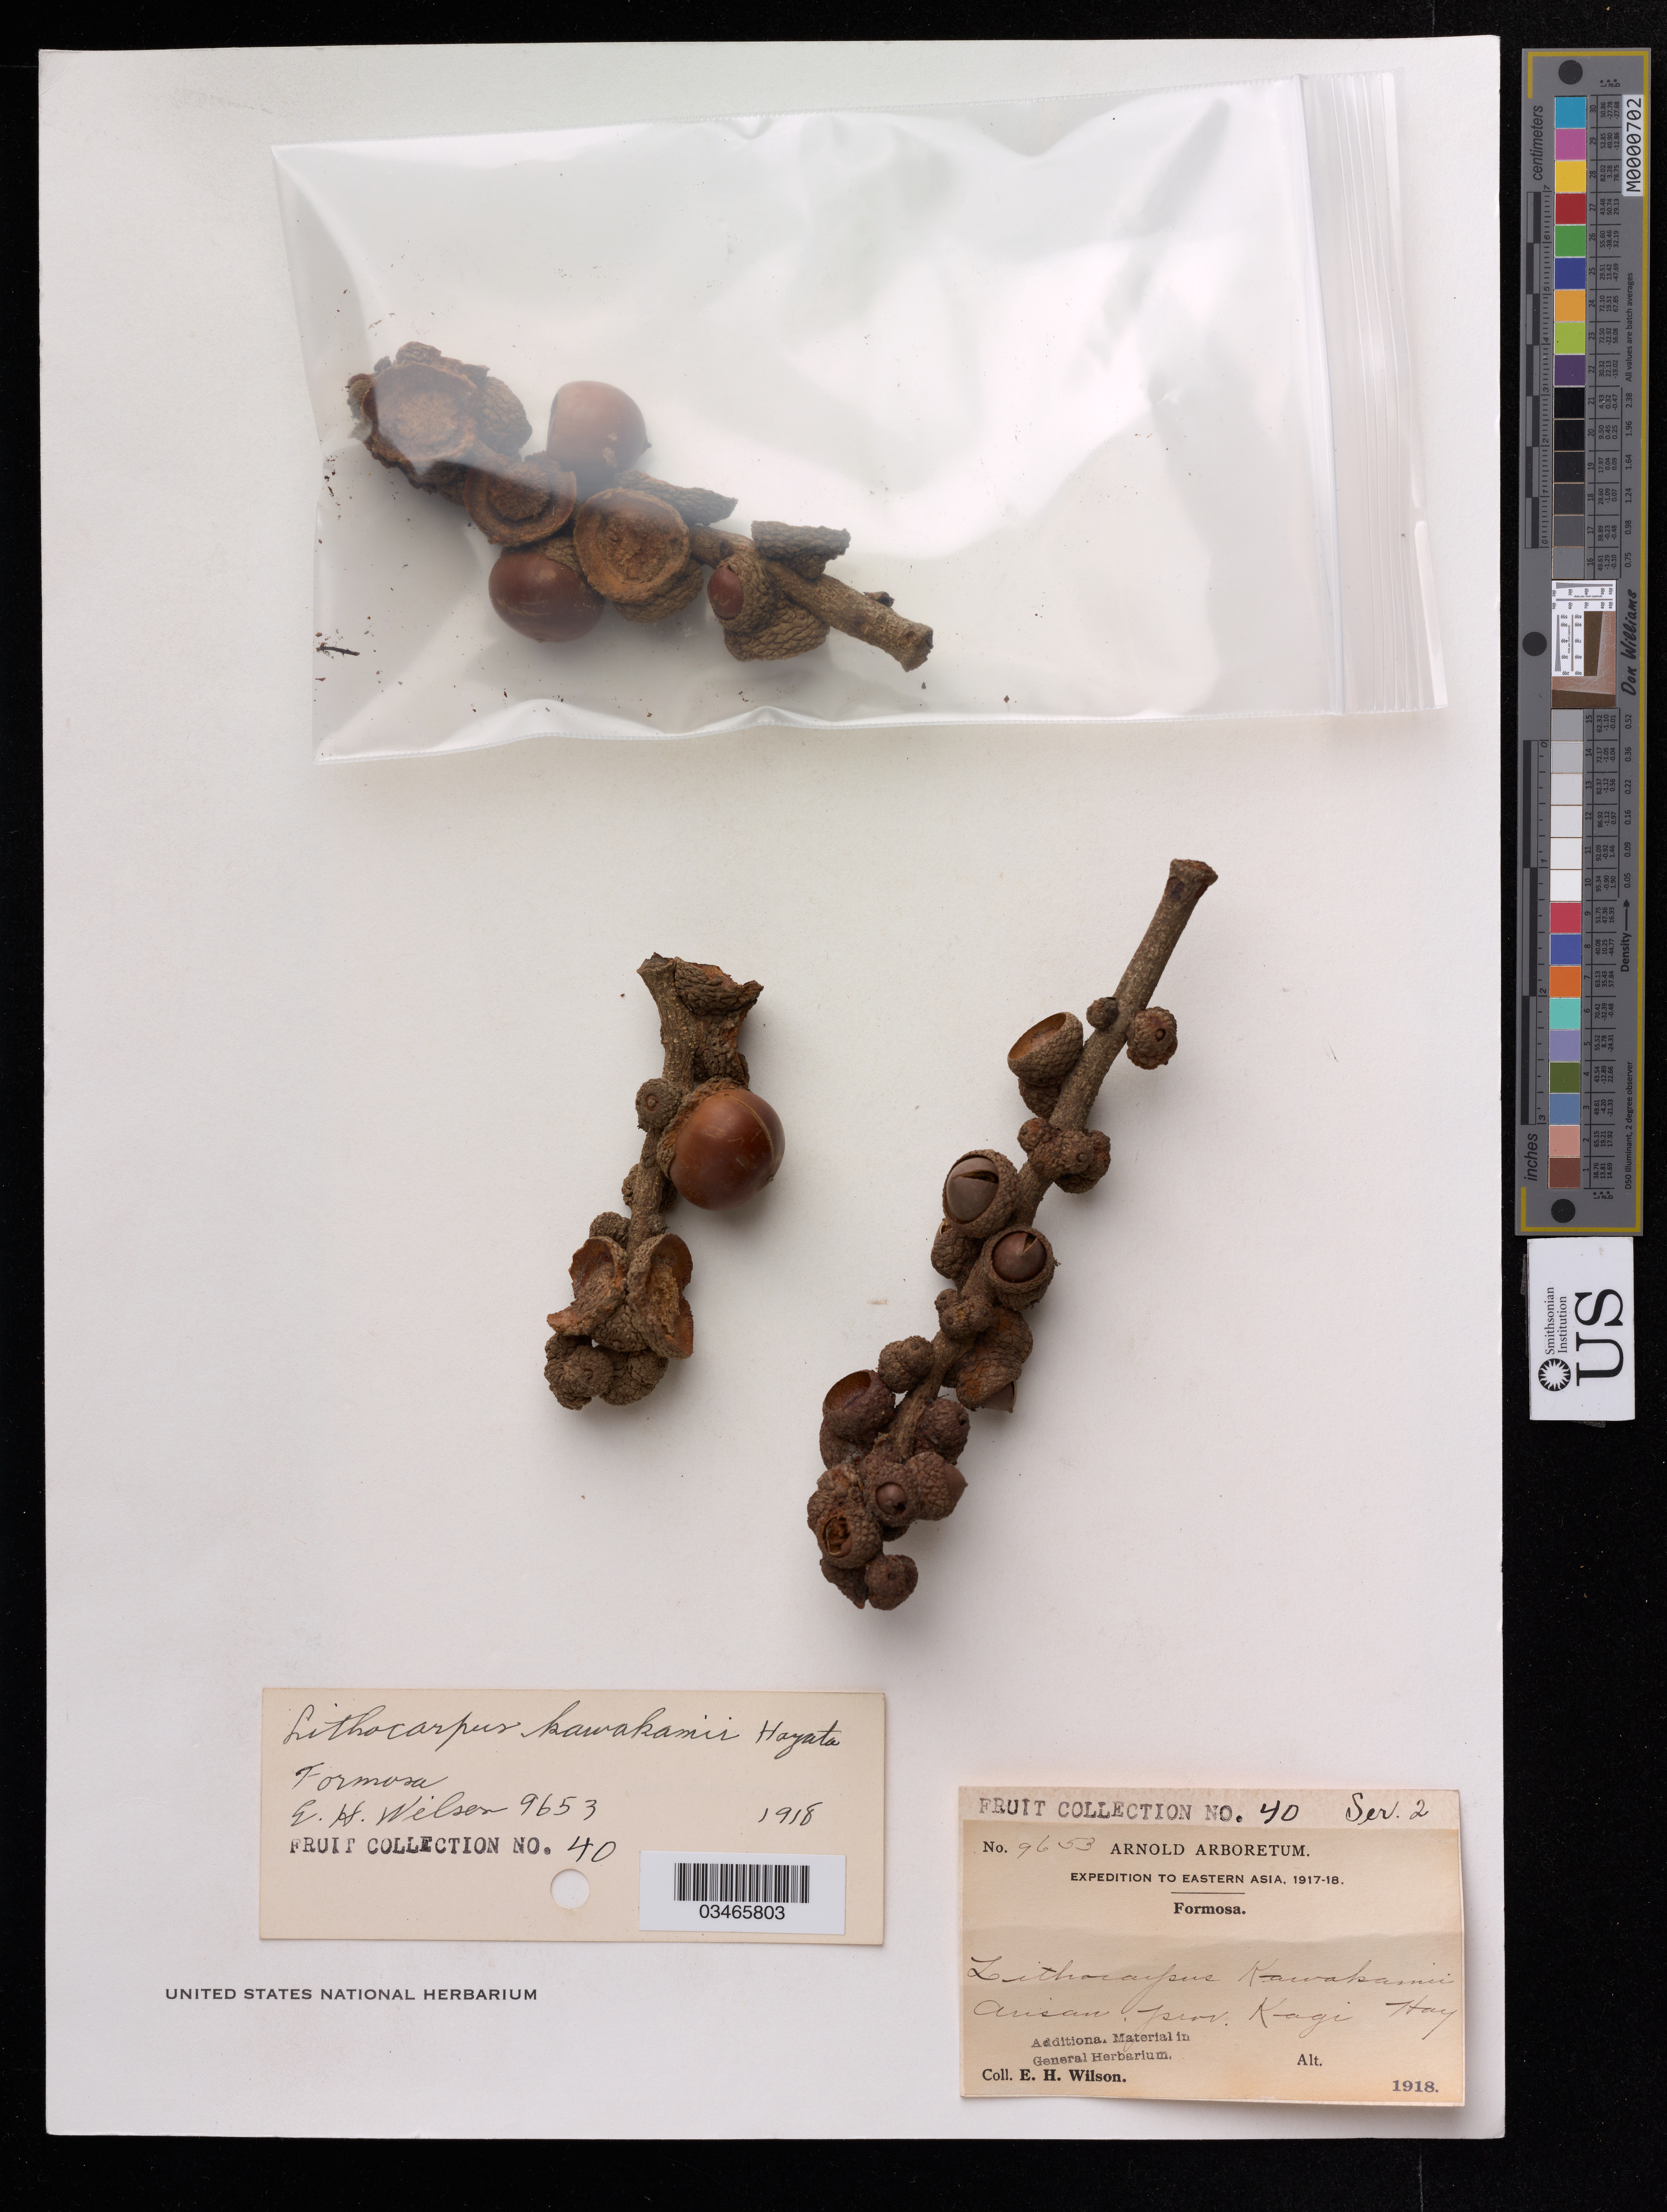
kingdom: Plantae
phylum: Tracheophyta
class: Magnoliopsida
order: Fagales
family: Fagaceae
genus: Lithocarpus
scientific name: Lithocarpus kawakamii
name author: (Hayata) Hayata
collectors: E. Wilson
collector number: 9653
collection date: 1918-01-27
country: Taiwan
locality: Eastern Asia. Formosa. Round Funkiko, Prov. Kagi.